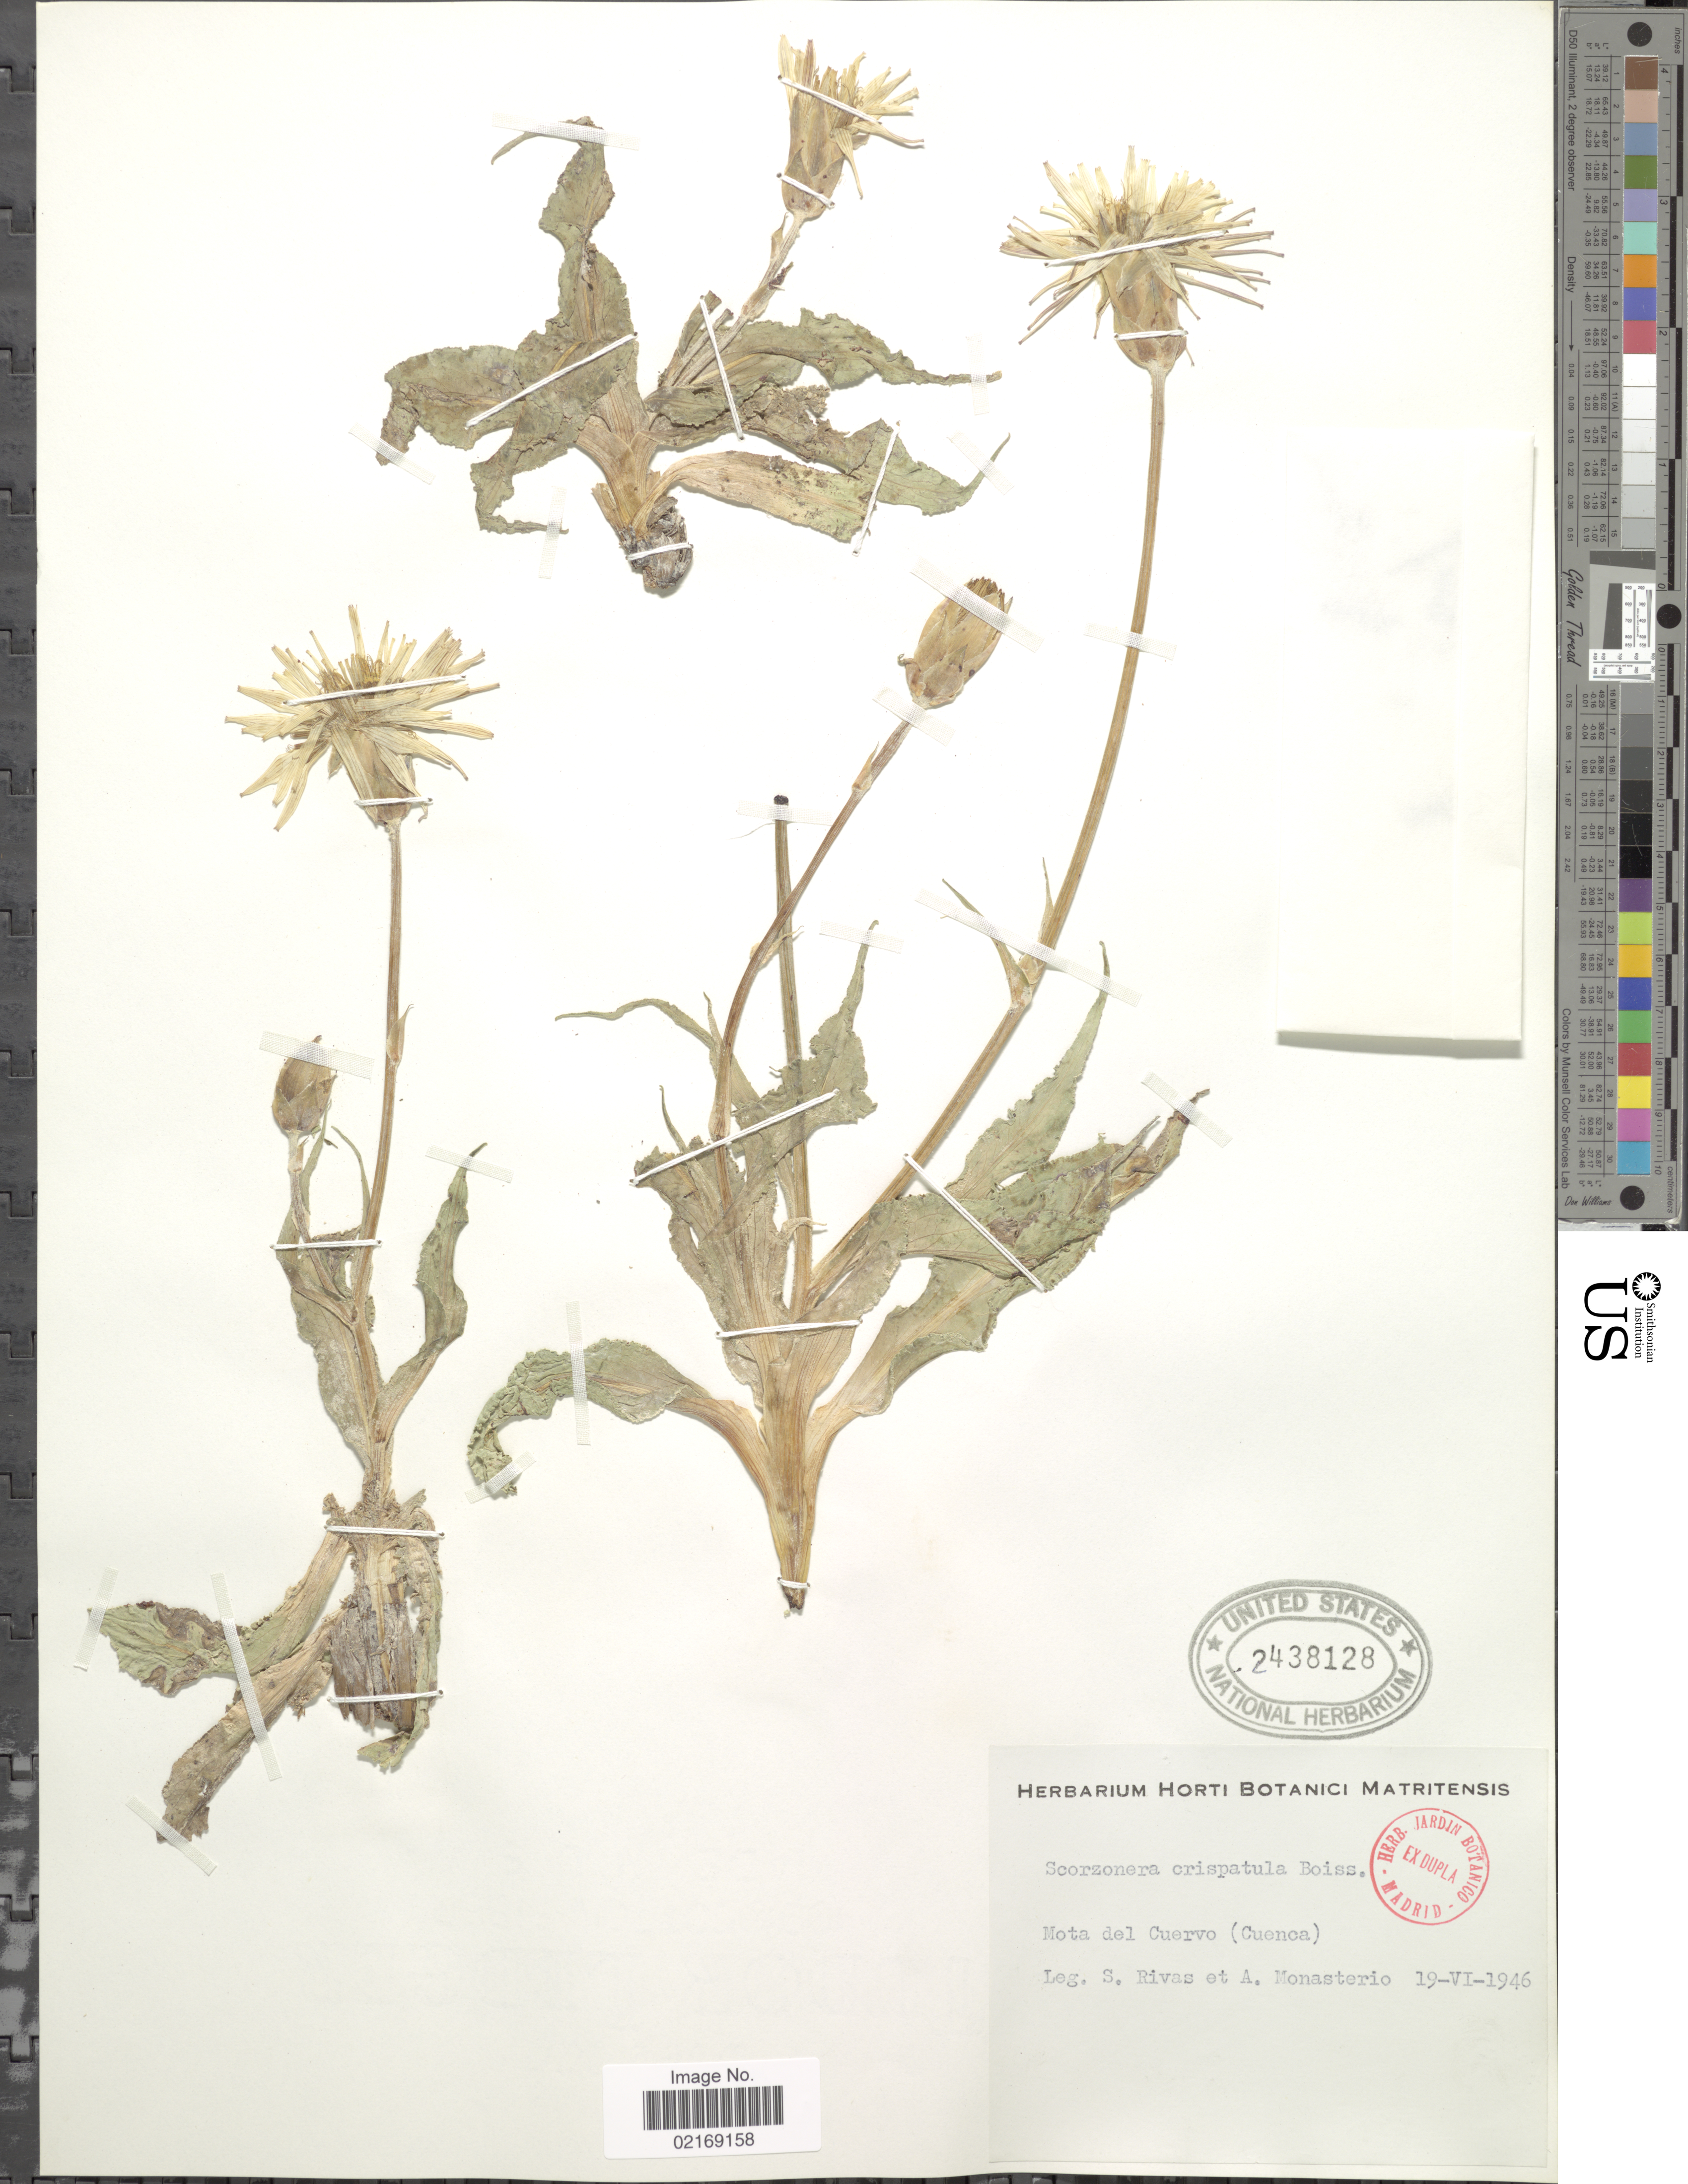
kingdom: Plantae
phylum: Tracheophyta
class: Magnoliopsida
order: Asterales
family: Asteraceae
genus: Scorzonera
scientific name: Scorzonera hispanica var. crispatula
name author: DC.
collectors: S. Rivas & A. Monasterio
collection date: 1946-06-19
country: Spain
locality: Mota del Cuervo (Cuenca)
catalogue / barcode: US 2438128